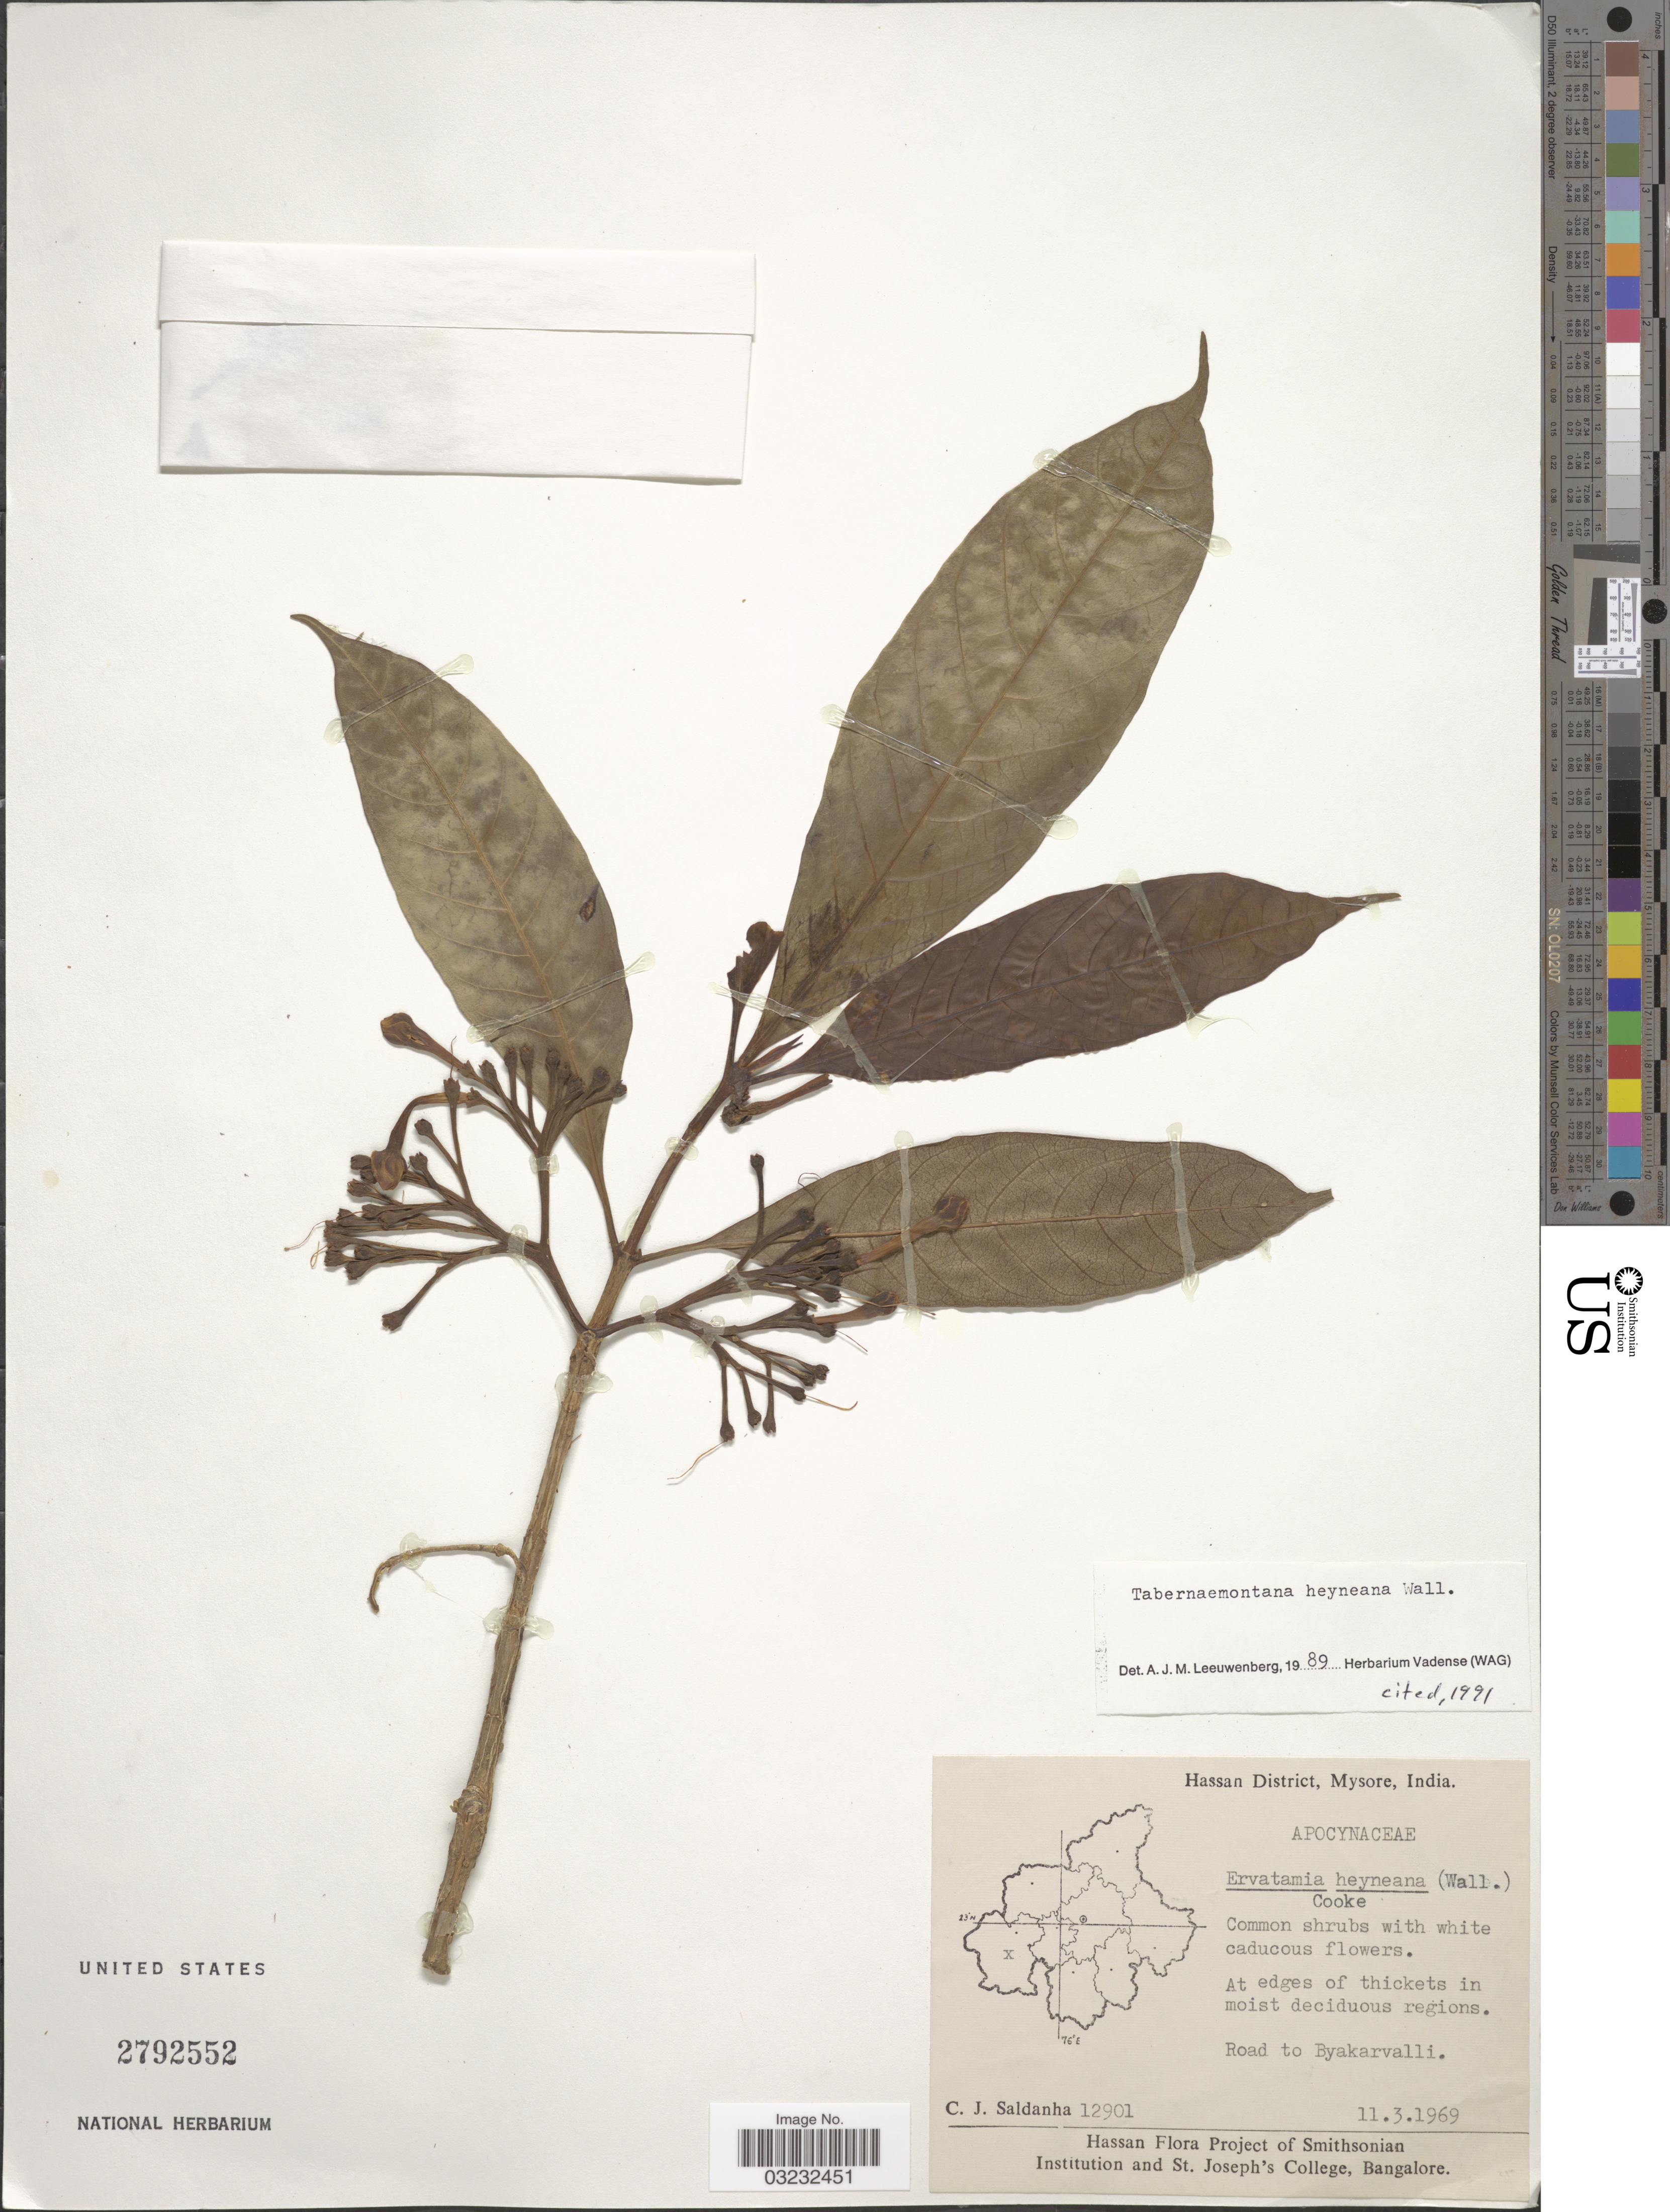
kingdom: Plantae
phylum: Tracheophyta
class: Magnoliopsida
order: Gentianales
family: Apocynaceae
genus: Tabernaemontana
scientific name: Tabernaemontana heyneana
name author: Wall.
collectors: C. J. Saldanha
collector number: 12901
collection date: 1969-03-11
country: India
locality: Hassan District, Mysore, Road to Byakarvalli.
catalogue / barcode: US 2792552